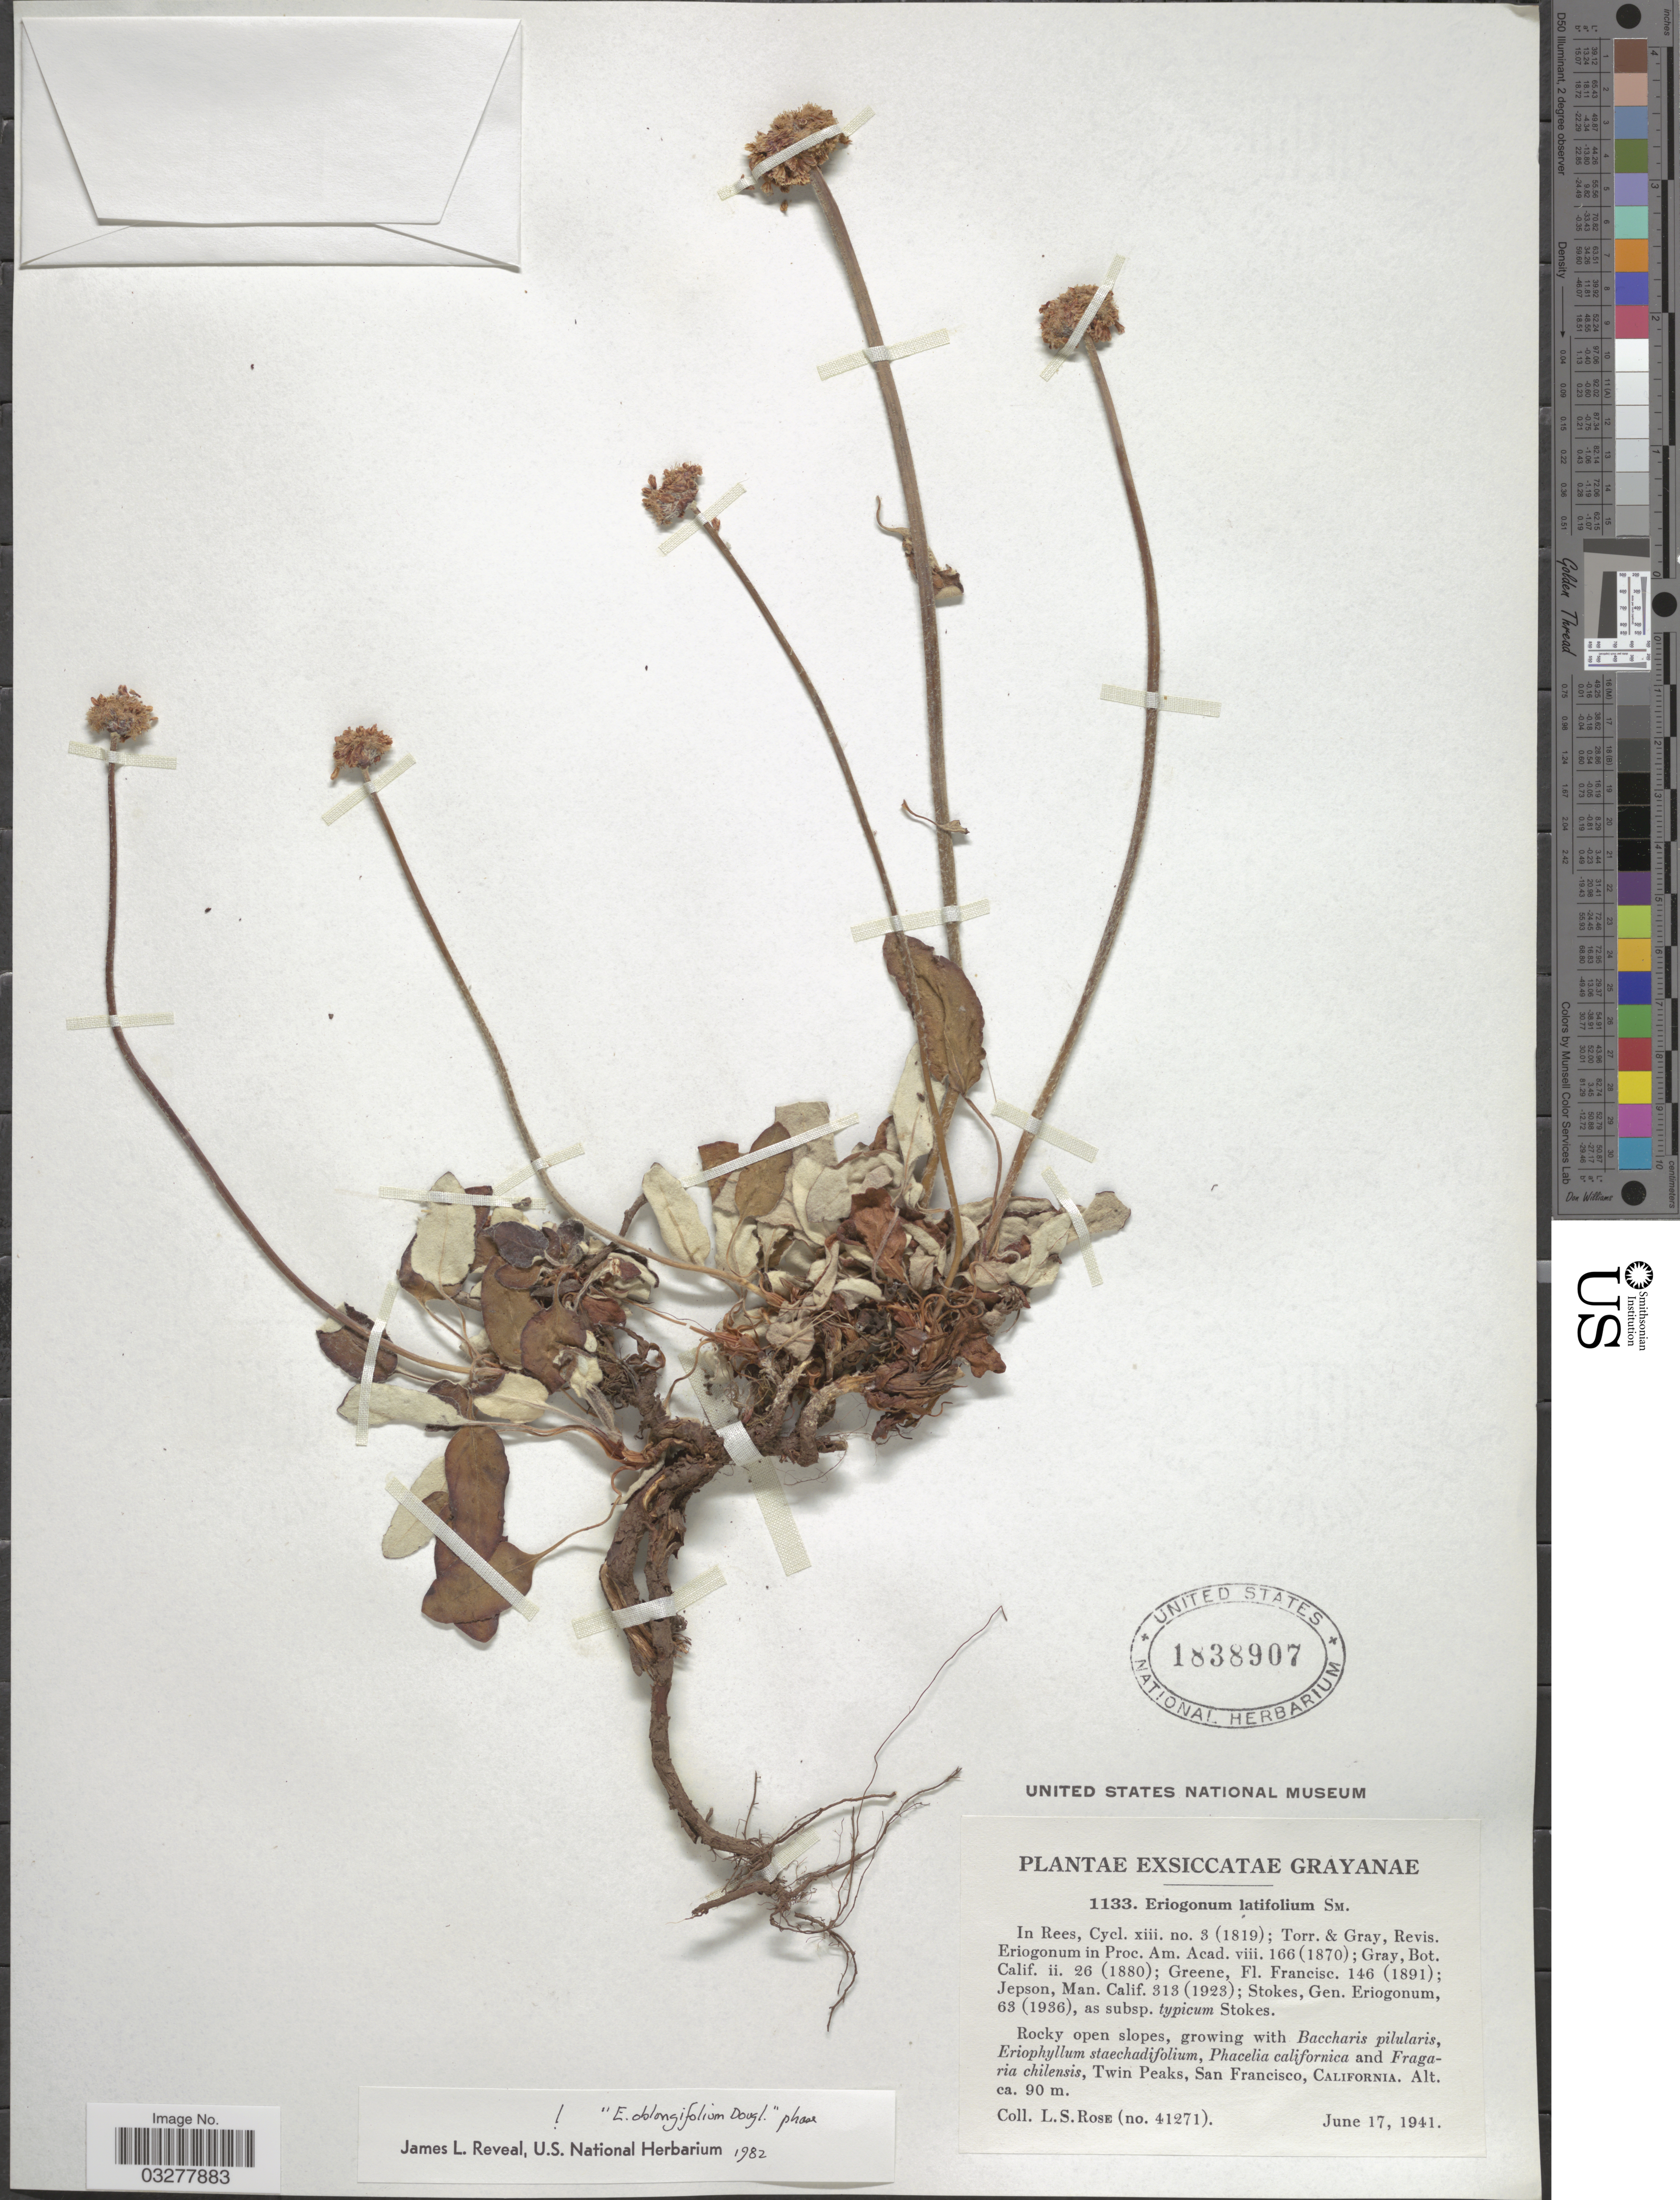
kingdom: Plantae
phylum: Tracheophyta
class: Magnoliopsida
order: Caryophyllales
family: Polygonaceae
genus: Eriogonum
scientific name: Eriogonum latifolium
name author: Sm.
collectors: L. S. Rose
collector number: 41271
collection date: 1941-06-17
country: United States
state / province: California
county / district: San Francisco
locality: Twin Peaks, San Francisco.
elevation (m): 90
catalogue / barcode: US 1838907